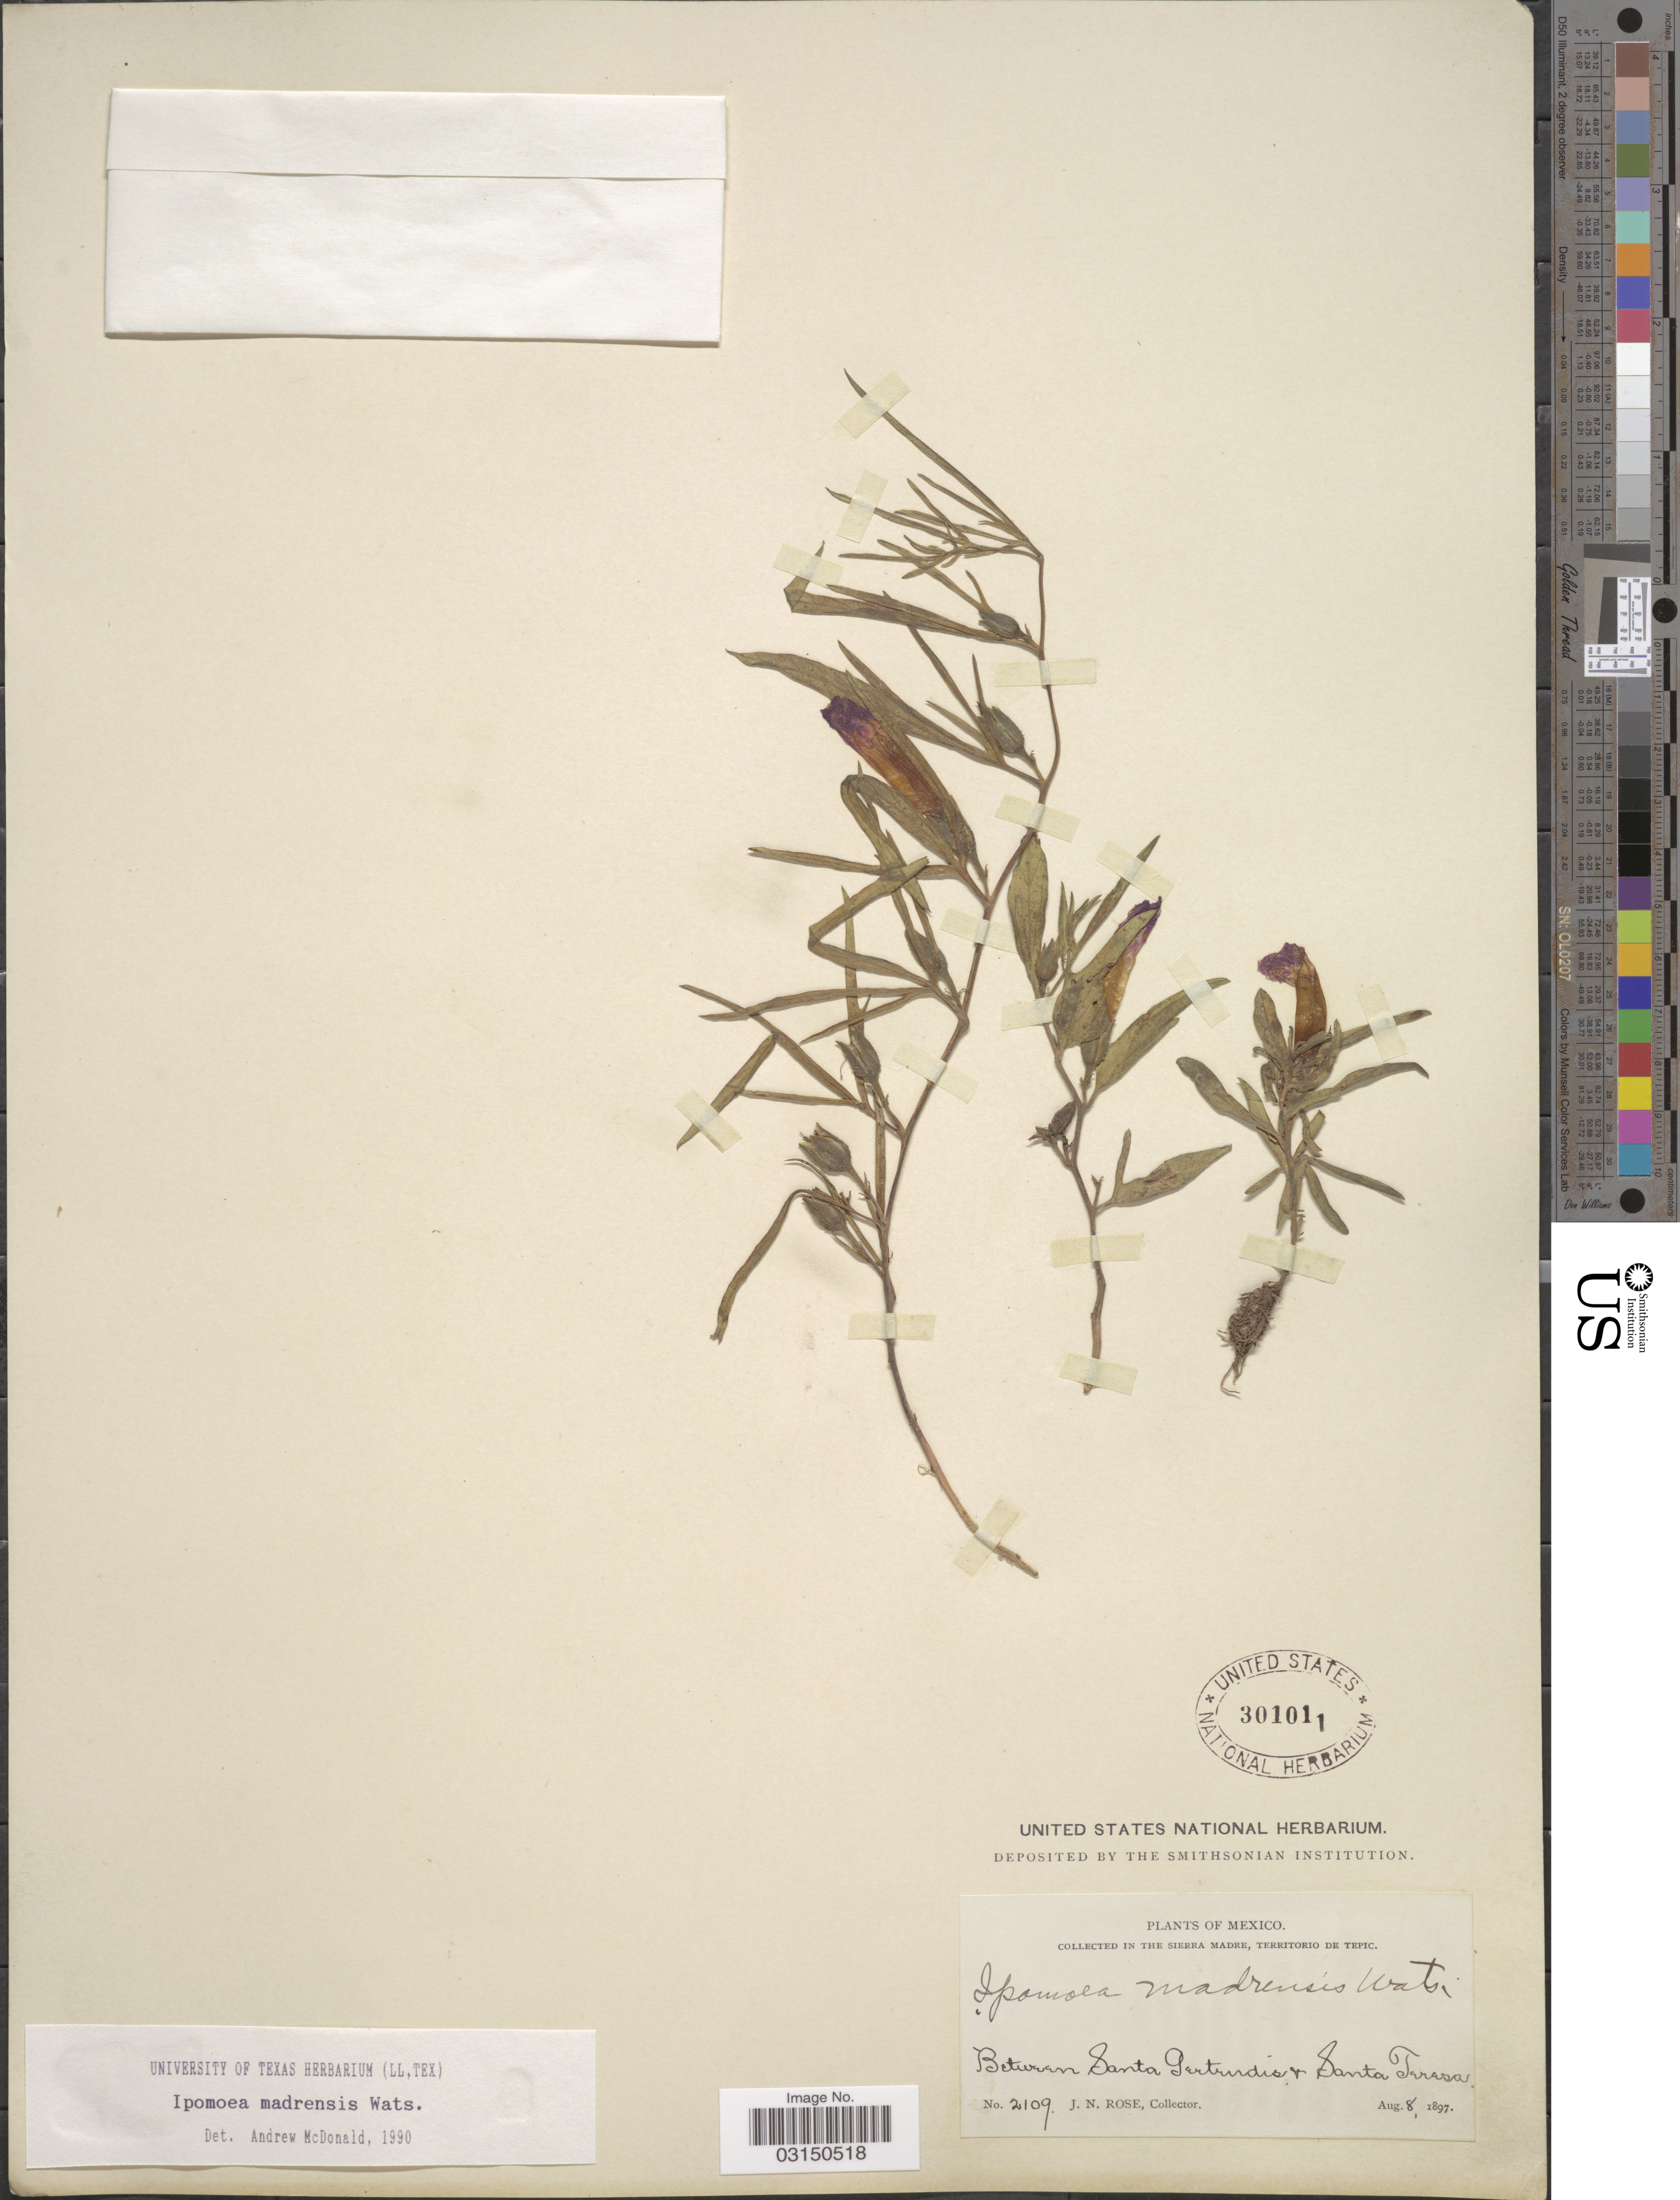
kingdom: Plantae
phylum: Tracheophyta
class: Magnoliopsida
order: Solanales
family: Convolvulaceae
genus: Ipomoea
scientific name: Ipomoea madrensis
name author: S. Watson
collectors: J. N. Rose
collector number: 2109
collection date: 1897-08-08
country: Mexico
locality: Sierra Madre, Territorio de Tepic. Between Santa Gertrudis & Santa Teresa.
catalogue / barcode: US 301011